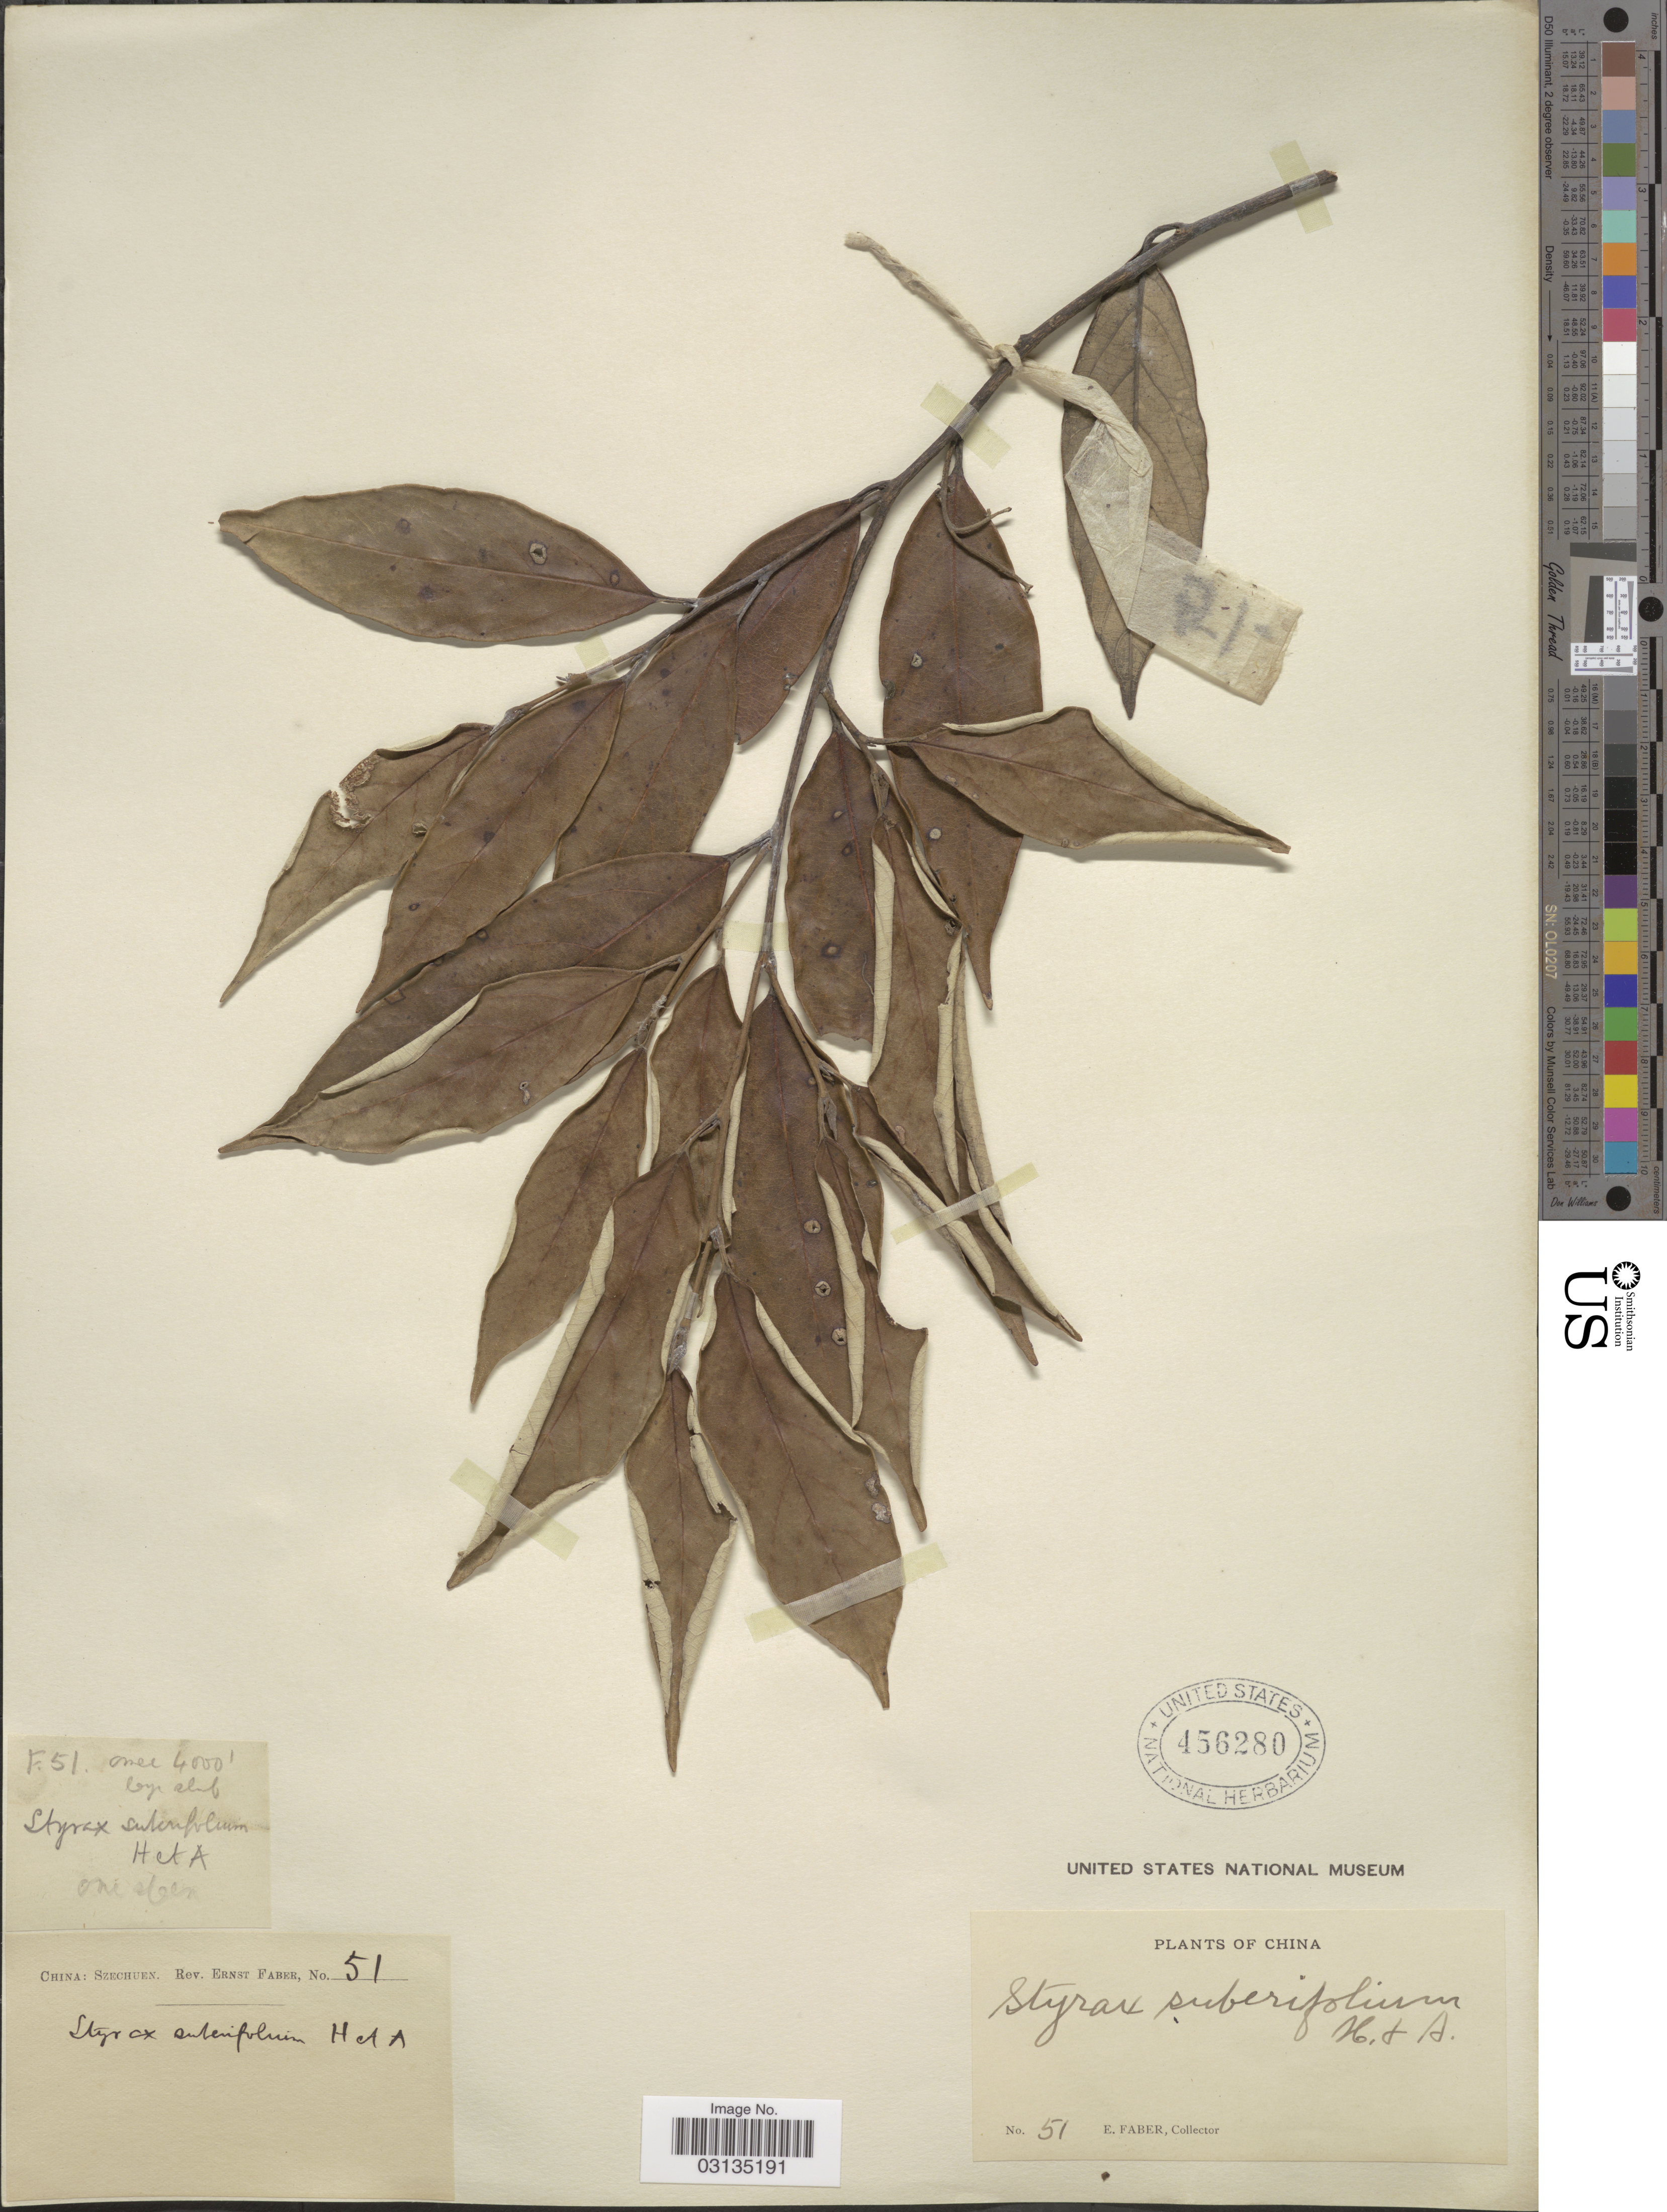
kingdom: Plantae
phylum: Tracheophyta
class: Magnoliopsida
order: Ericales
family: Styracaceae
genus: Styrax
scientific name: Styrax suberifolius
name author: Hook. & Arn.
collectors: E. Faber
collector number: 51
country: China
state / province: Sichuan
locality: Szechuan.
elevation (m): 1219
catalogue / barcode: US 456280